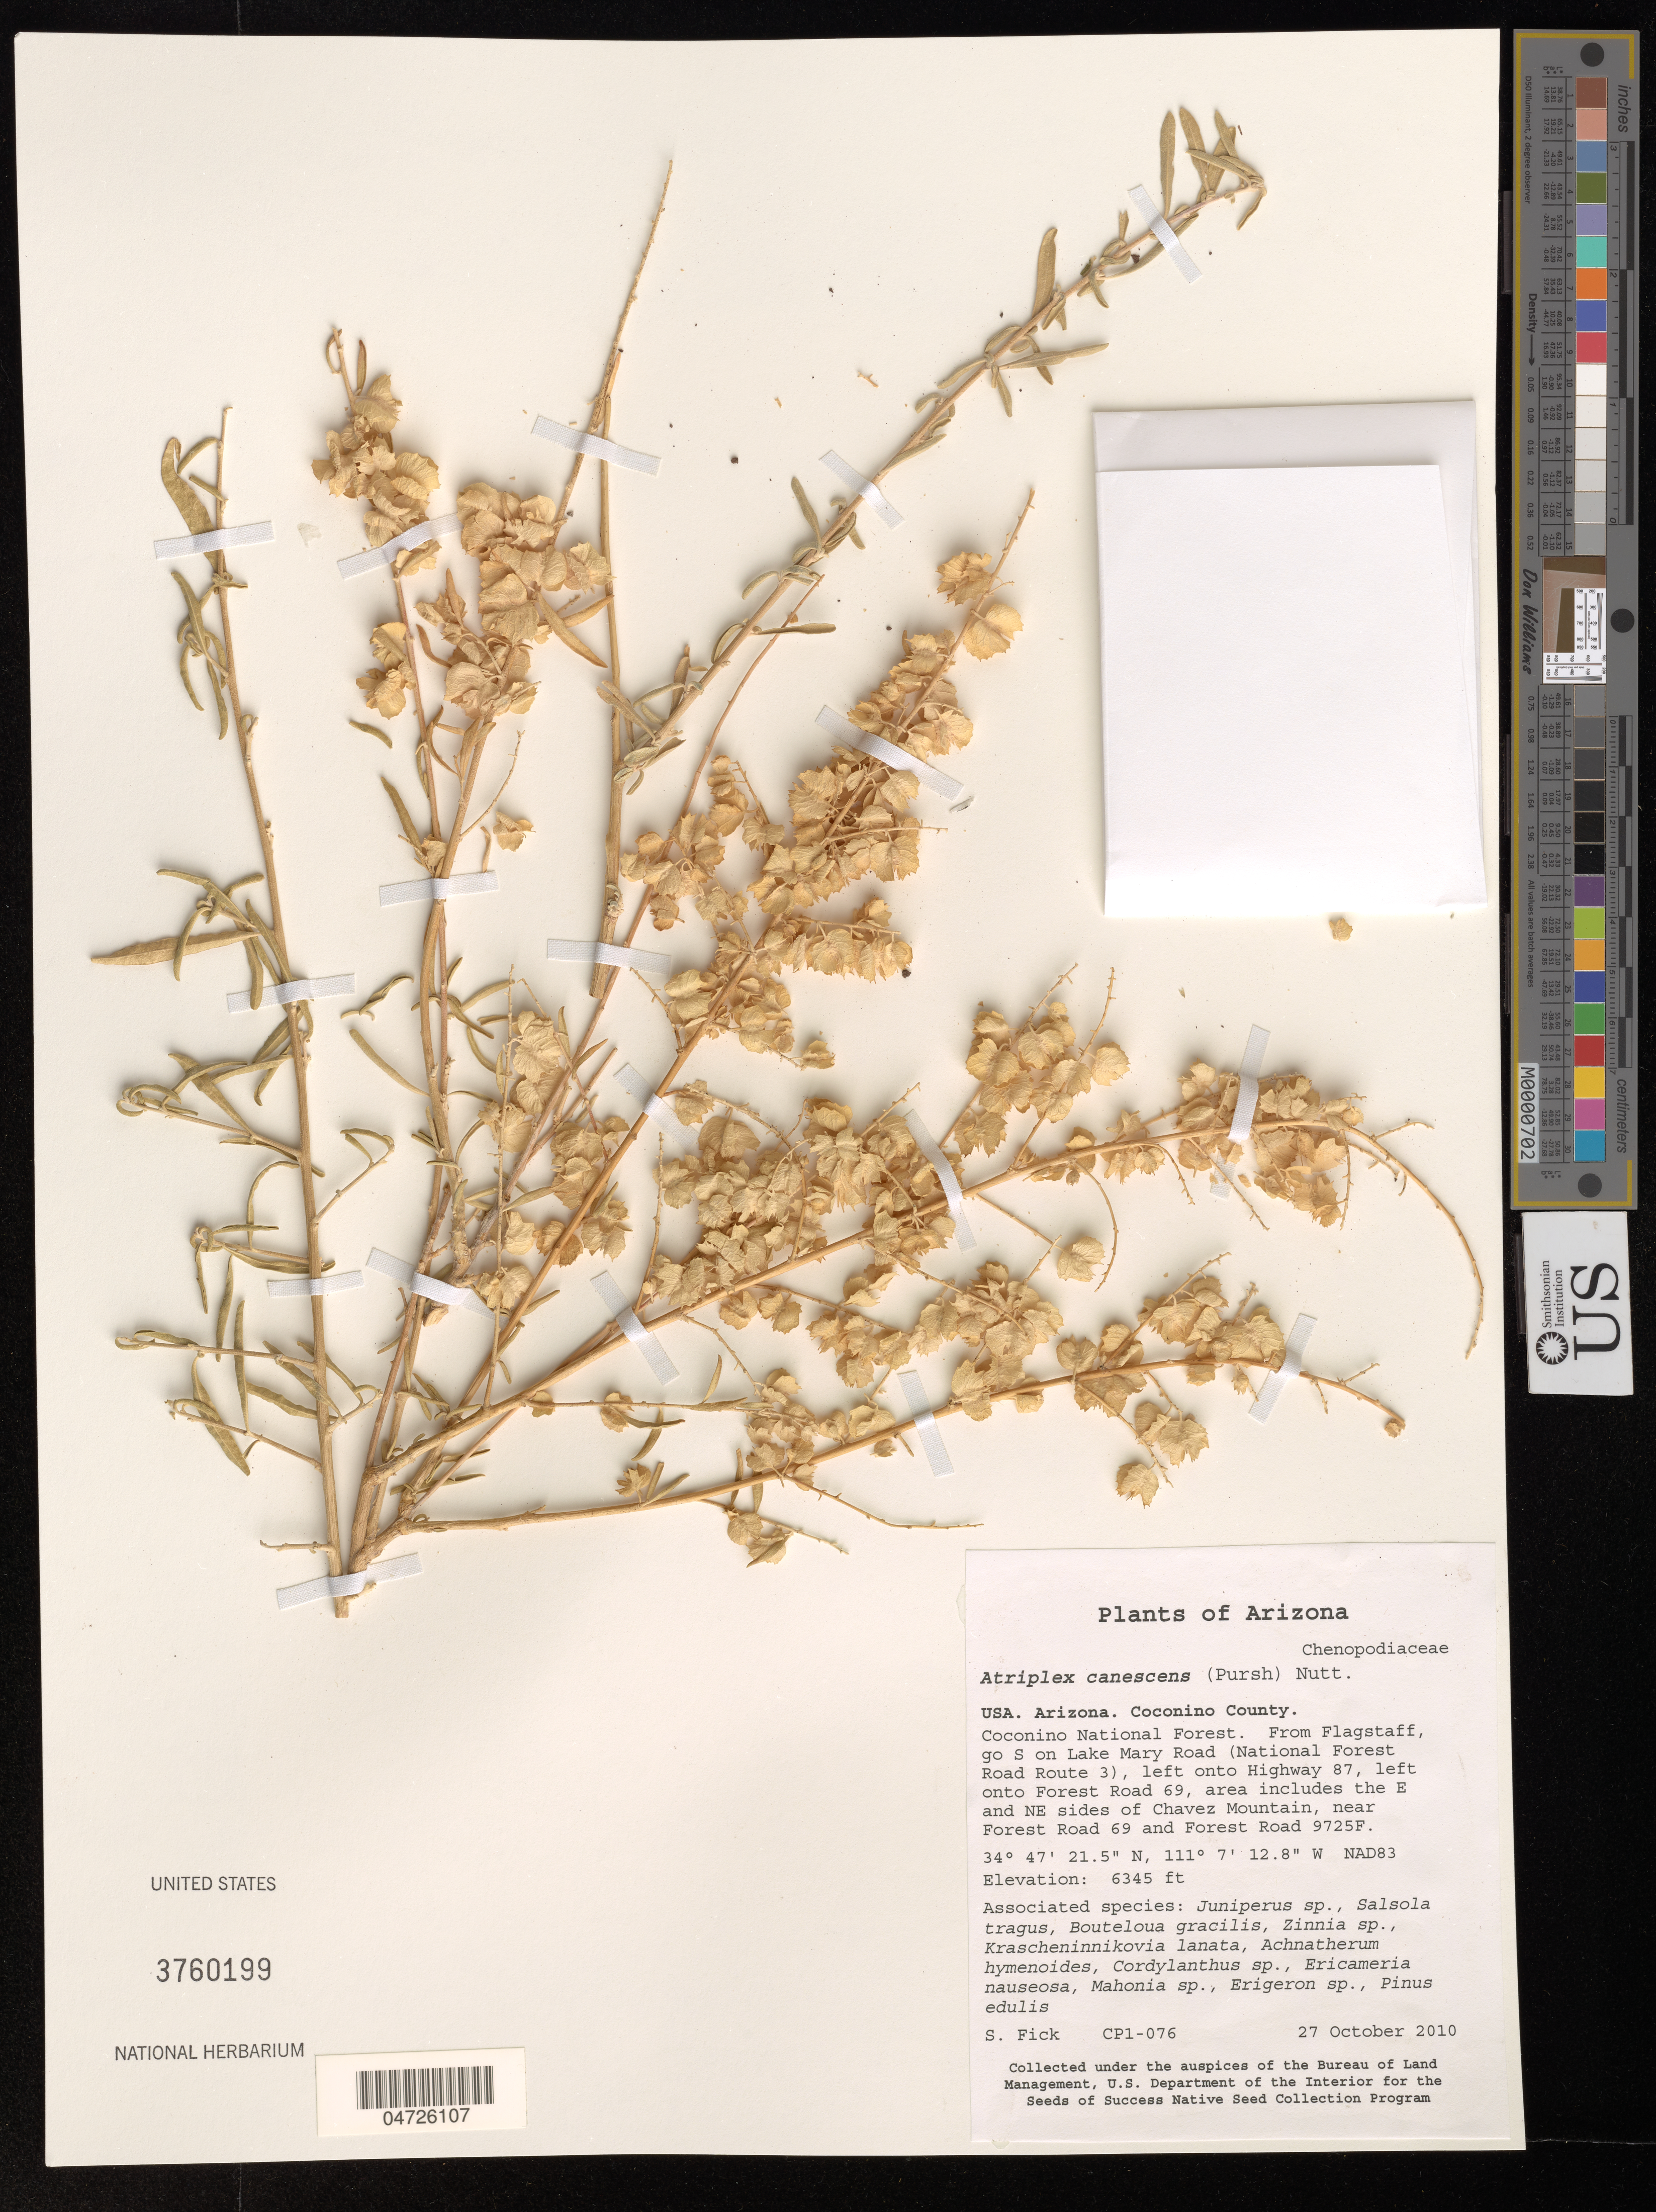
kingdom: Plantae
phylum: Tracheophyta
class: Magnoliopsida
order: Caryophyllales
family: Amaranthaceae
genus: Atriplex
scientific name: Atriplex canescens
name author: (Pursh) Nutt.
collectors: S. Fick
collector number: CP1-076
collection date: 2010-10-27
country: United States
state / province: Arizona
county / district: Coconino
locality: Coconino County. Coconino National Forest. From Flagstaff, go S on Lake Mary Road (National Forest Road Route 3), left onto Highway 87, left onto Forest Road 69, area includes the E and NE sides of Chavez Mountain, near Forest Road 69 and Forest Road 9725F. NAD83.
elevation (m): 1934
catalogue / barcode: US 3760199